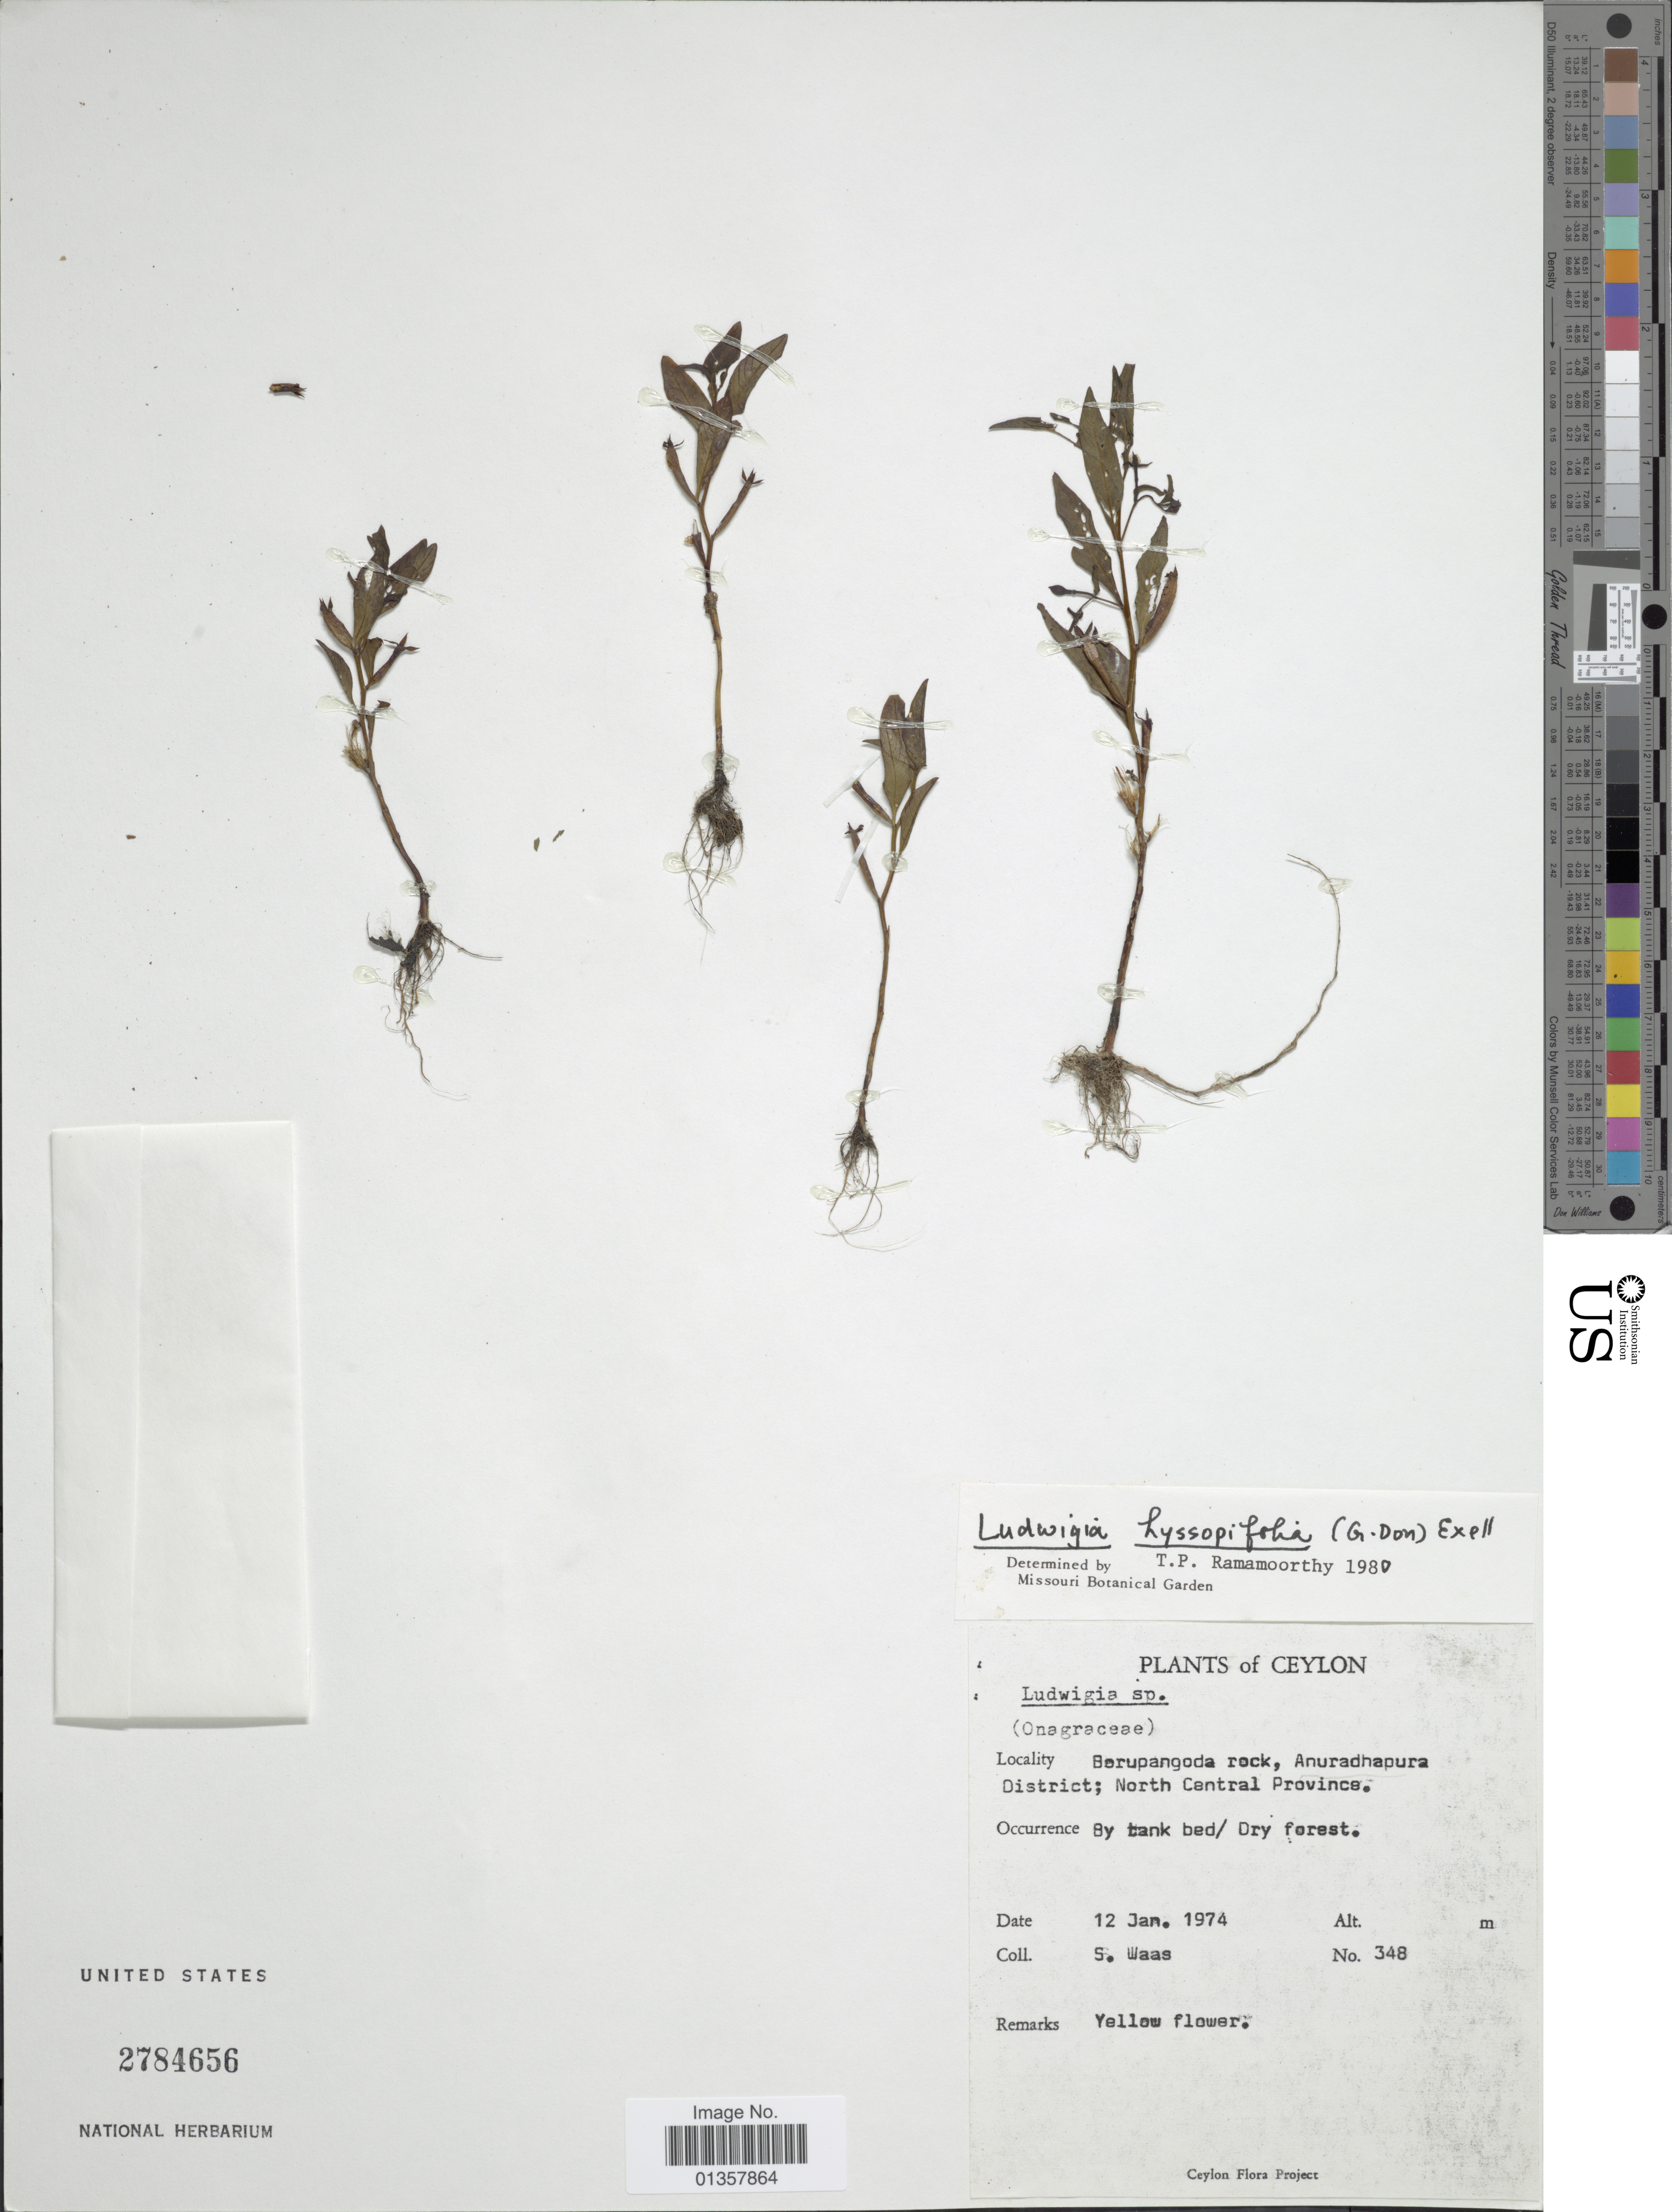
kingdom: Plantae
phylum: Tracheophyta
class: Magnoliopsida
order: Myrtales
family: Onagraceae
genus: Ludwigia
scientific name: Ludwigia hyssopifolia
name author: (G. Don) Exell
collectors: S. Waas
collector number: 348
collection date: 1974-01-12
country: Sri Lanka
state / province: North Central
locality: Ceylon. Berupangoda rock, Anuradhapura District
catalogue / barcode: US 2784656